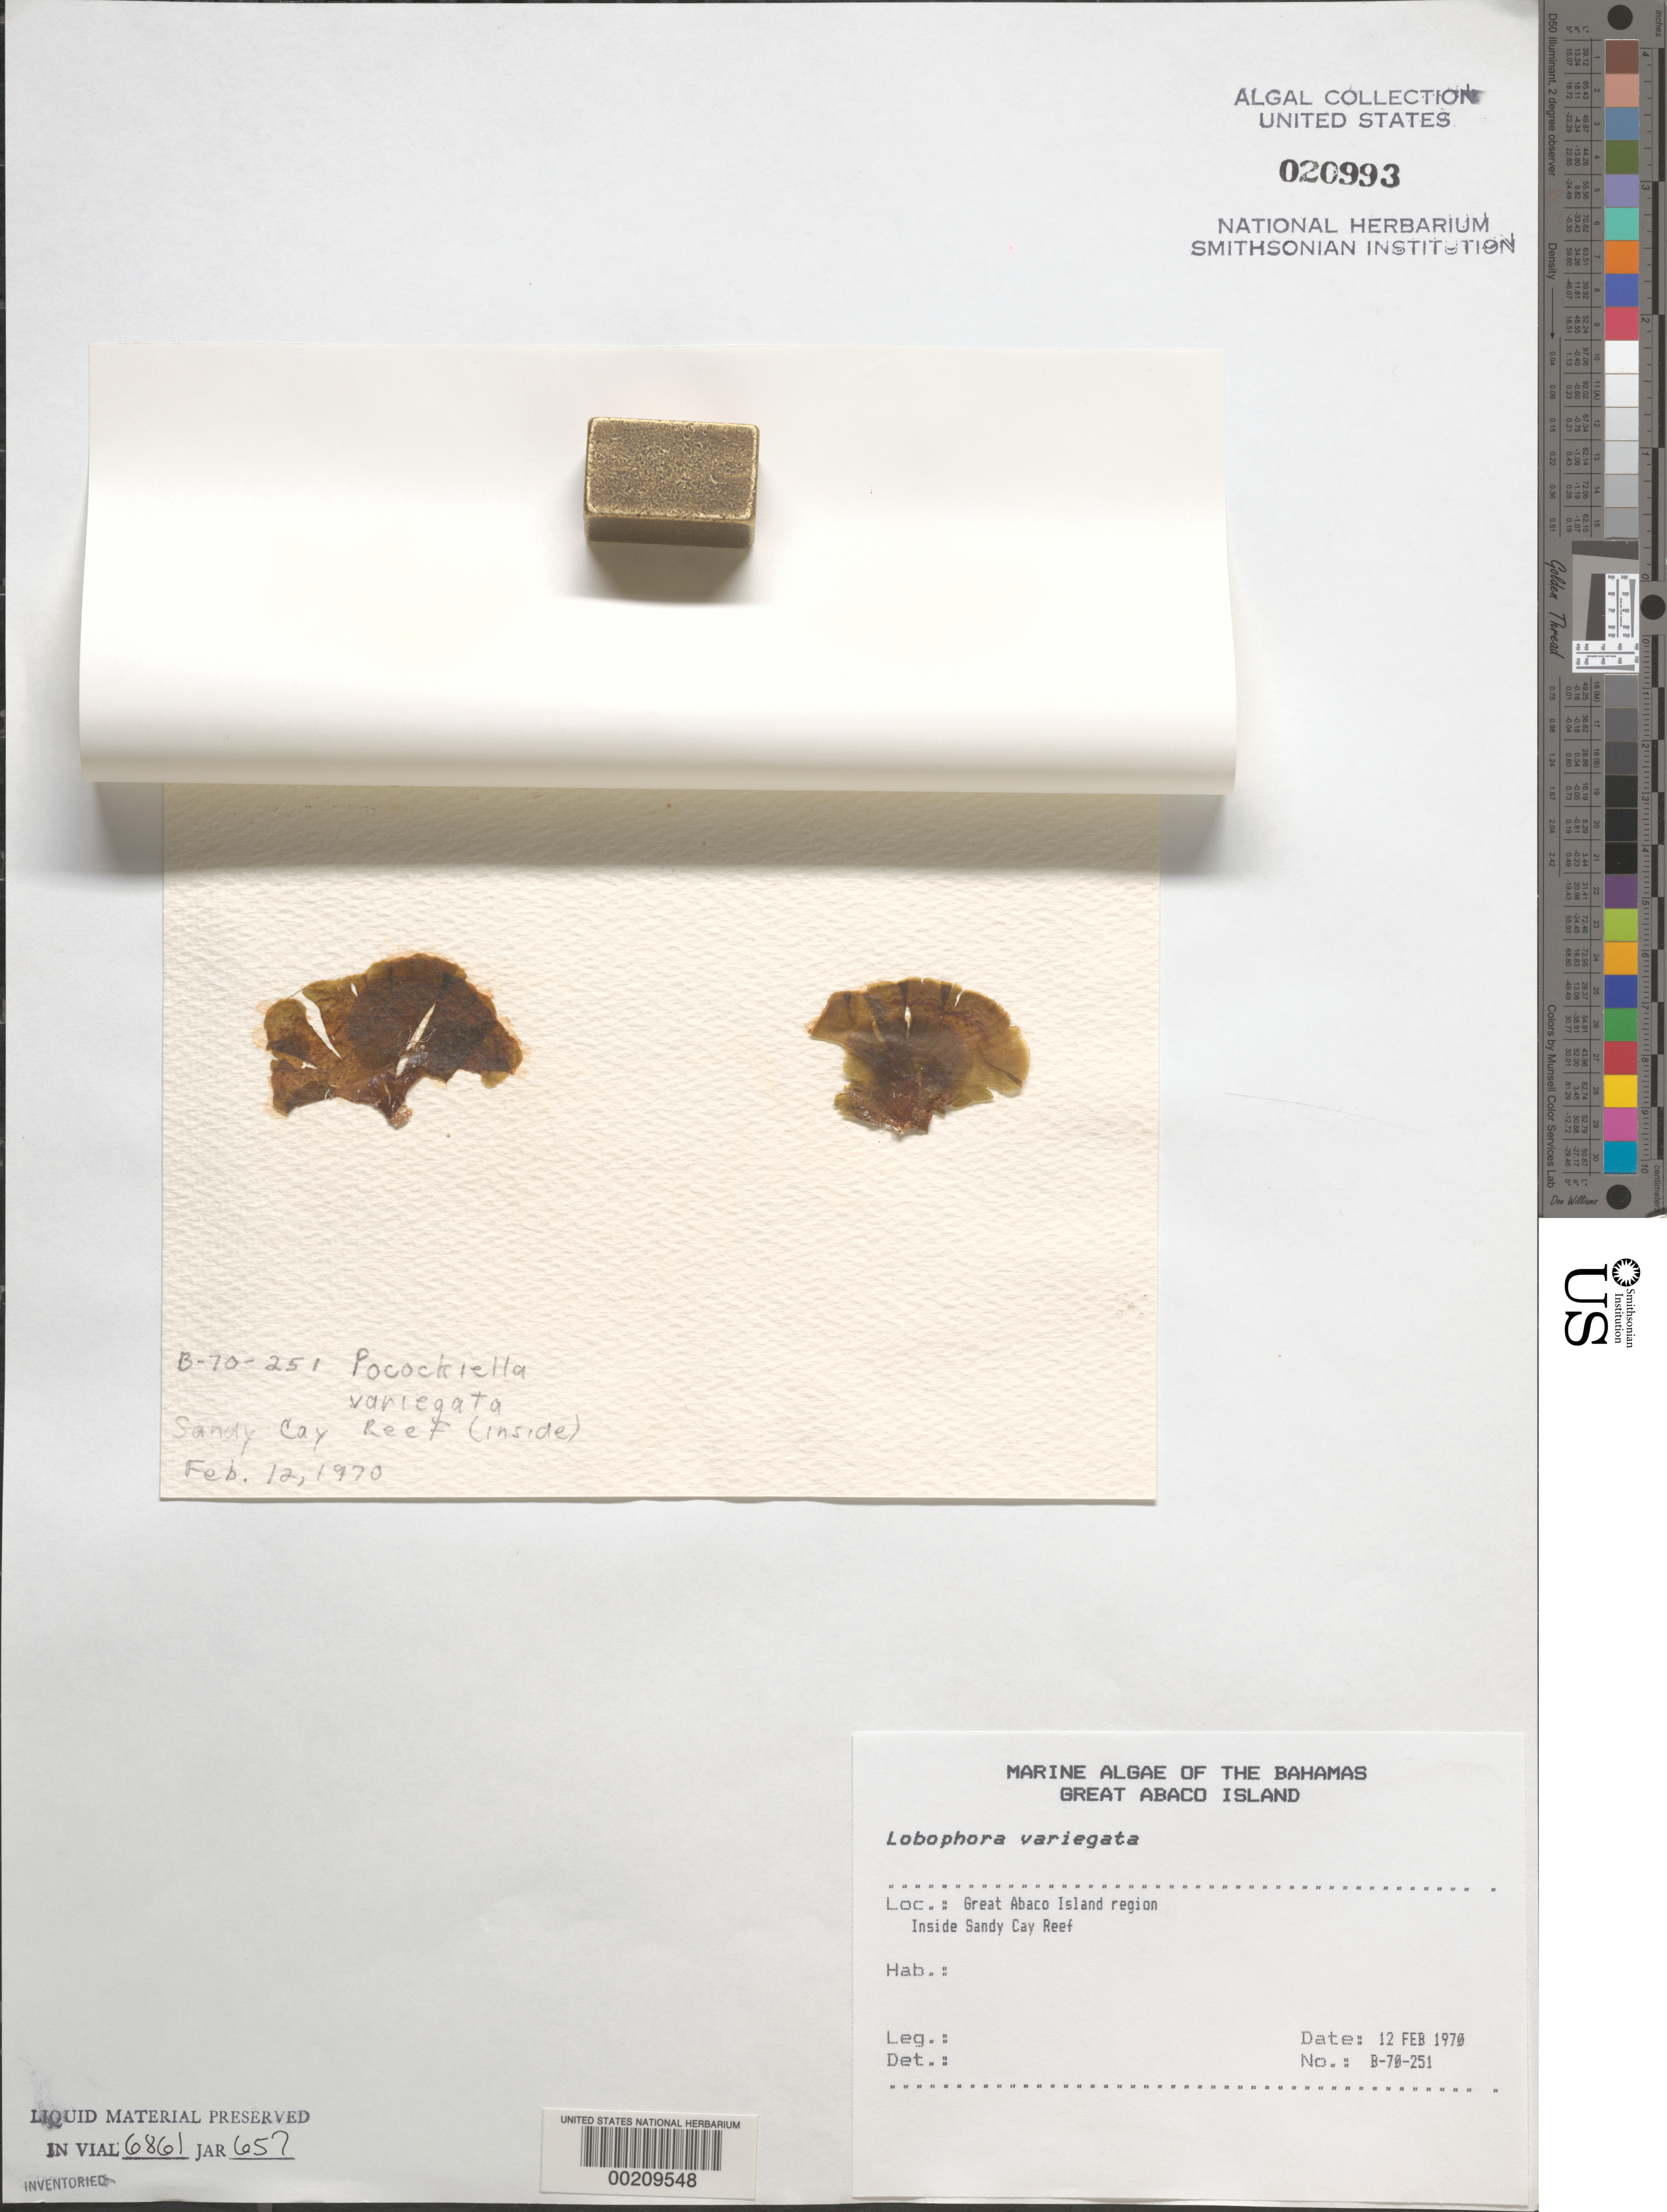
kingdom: Chromista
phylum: Ochrophyta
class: Phaeophyceae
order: Dictyotales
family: Dictyotaceae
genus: Lobophora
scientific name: Lobophora variegata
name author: (J.V.Lamouroux) Womersley & E.C. Oliveira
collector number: B-70-251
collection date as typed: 12 Feb 1970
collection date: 1970-02-12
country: Bahamas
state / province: Abaco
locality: Sandy cay reef, great abaco island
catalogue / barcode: US 20993